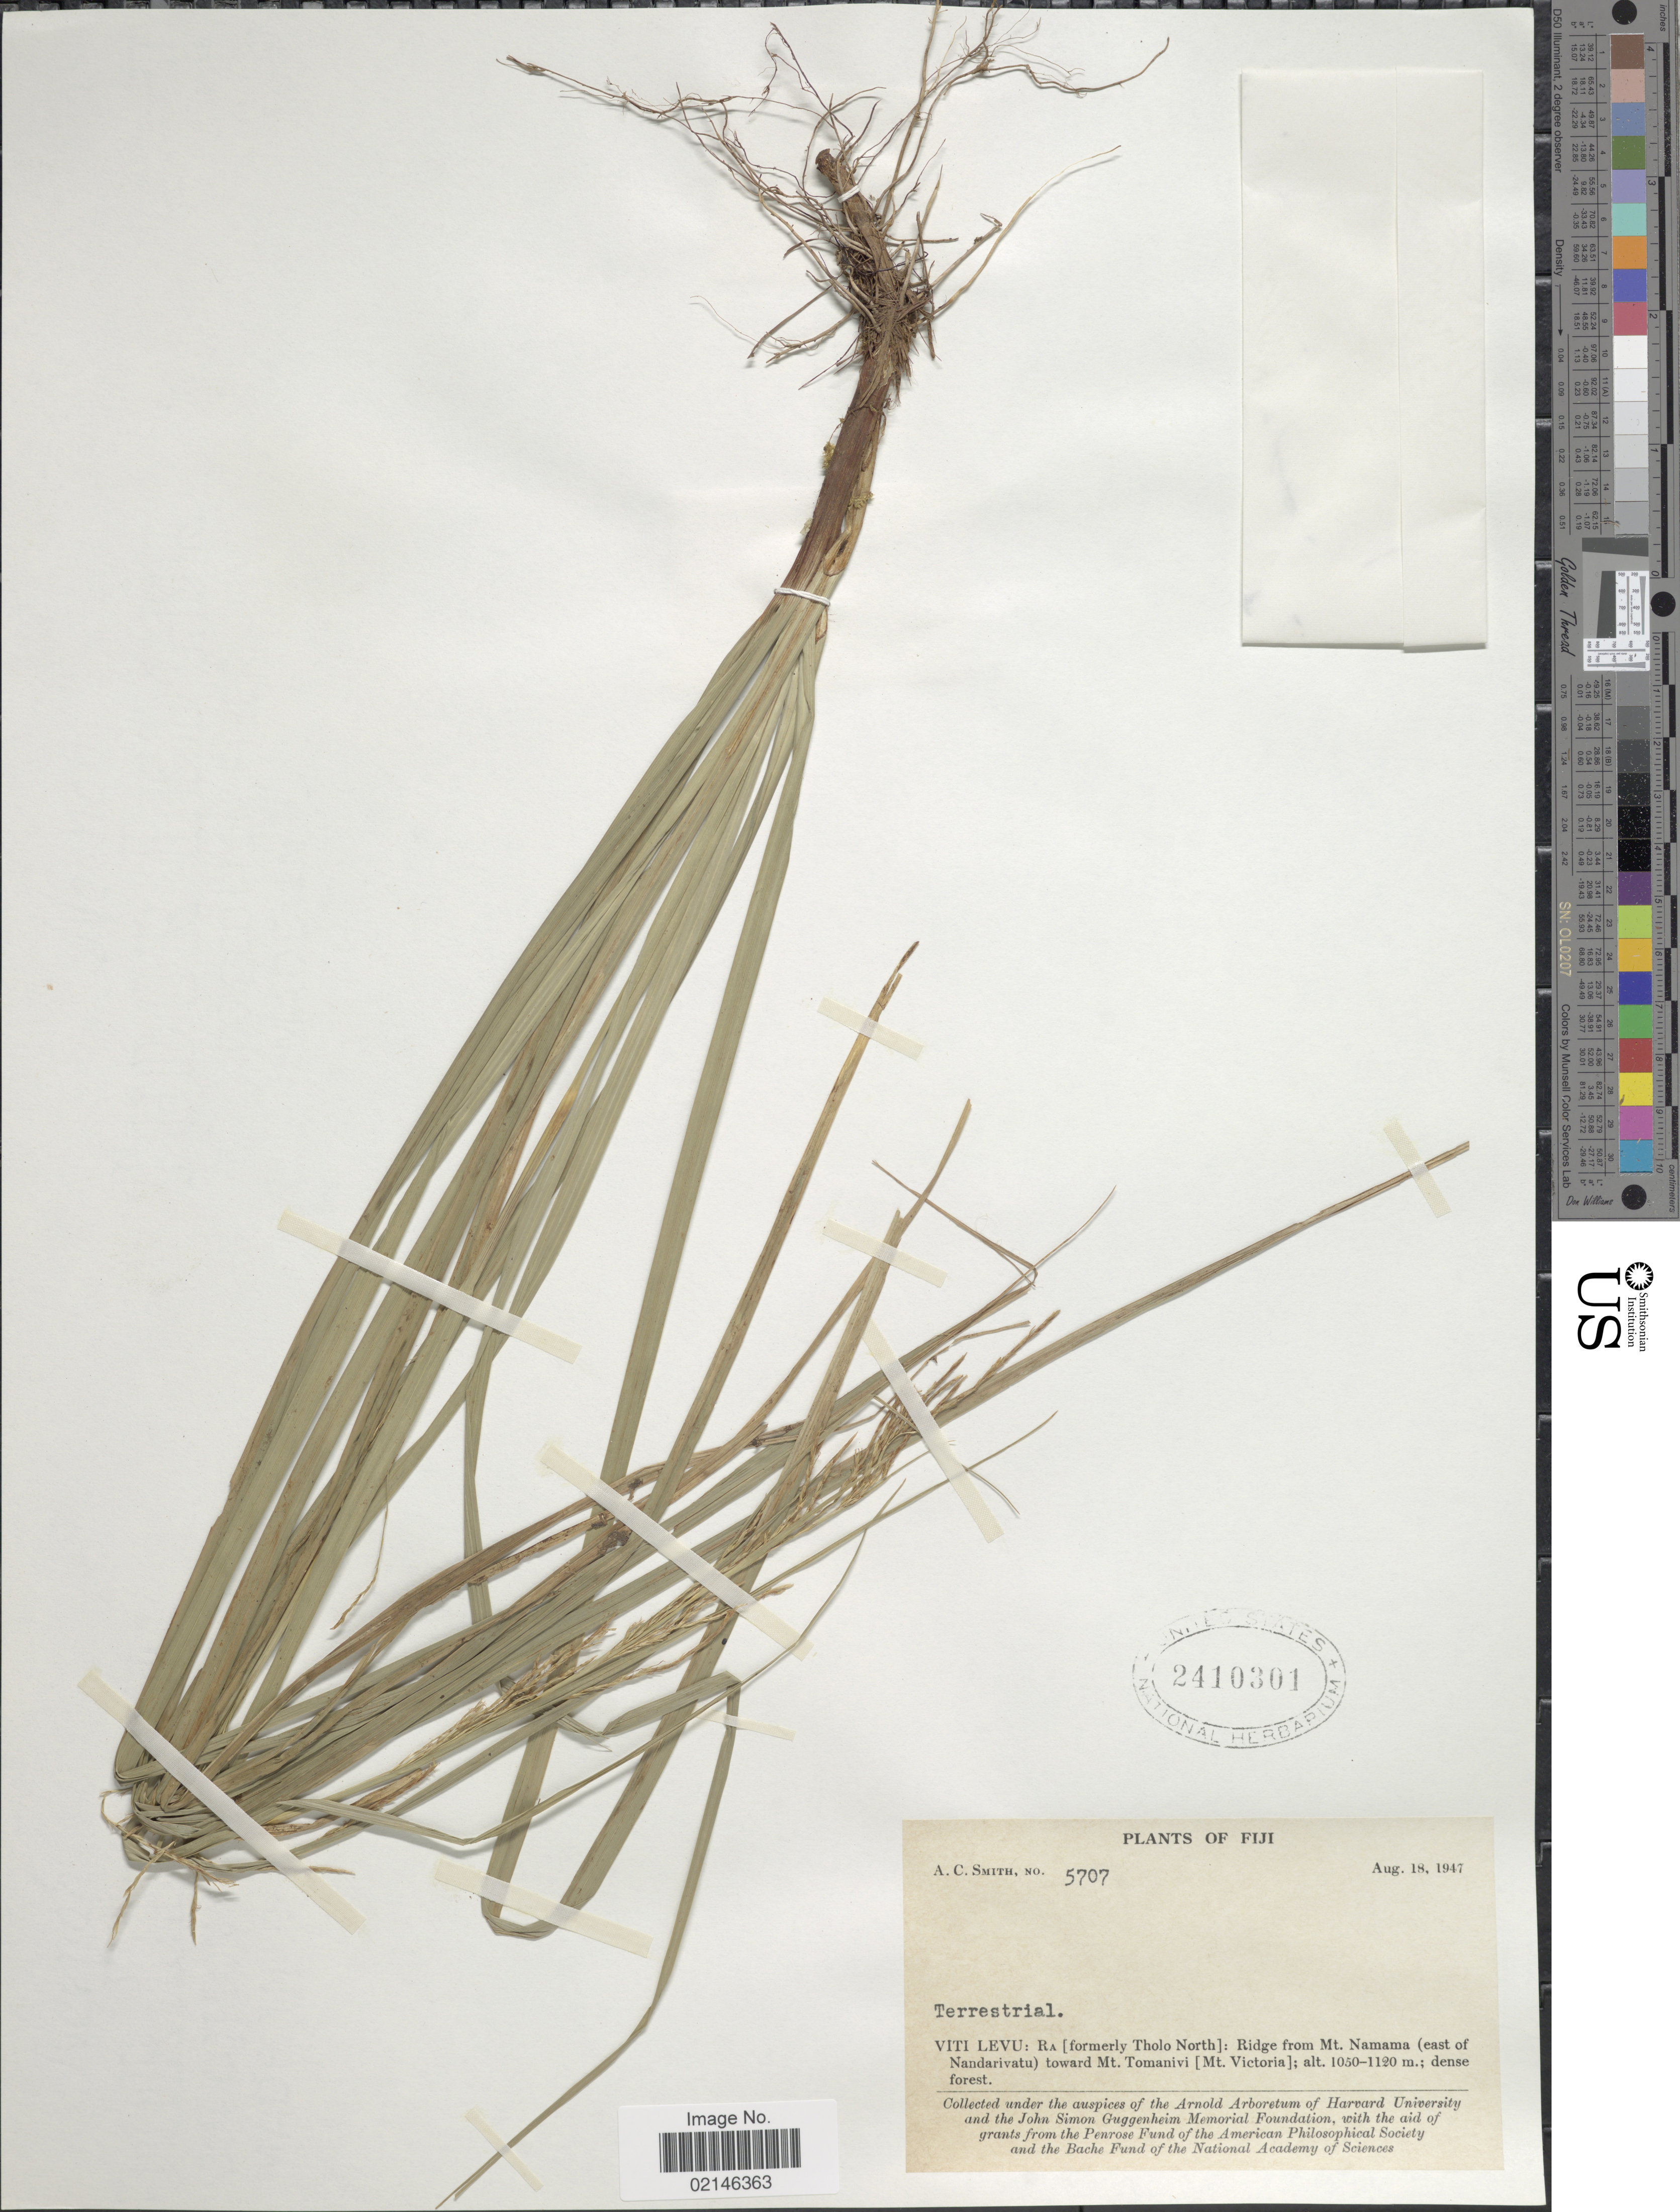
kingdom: Plantae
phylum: Tracheophyta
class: Liliopsida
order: Poales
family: Cyperaceae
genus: Carex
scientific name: Carex indica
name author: L.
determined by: Kern, J. H.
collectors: A. C. Smith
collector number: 5707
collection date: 1947-08-18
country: Fiji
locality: Viti Levu: Ra [formerly Tholo North]: Ridge from Mt. Namama (east of Nandarivatu) toward Mt. Tomanivi [Mt. Victoria]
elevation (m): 1050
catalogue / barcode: US 2410301